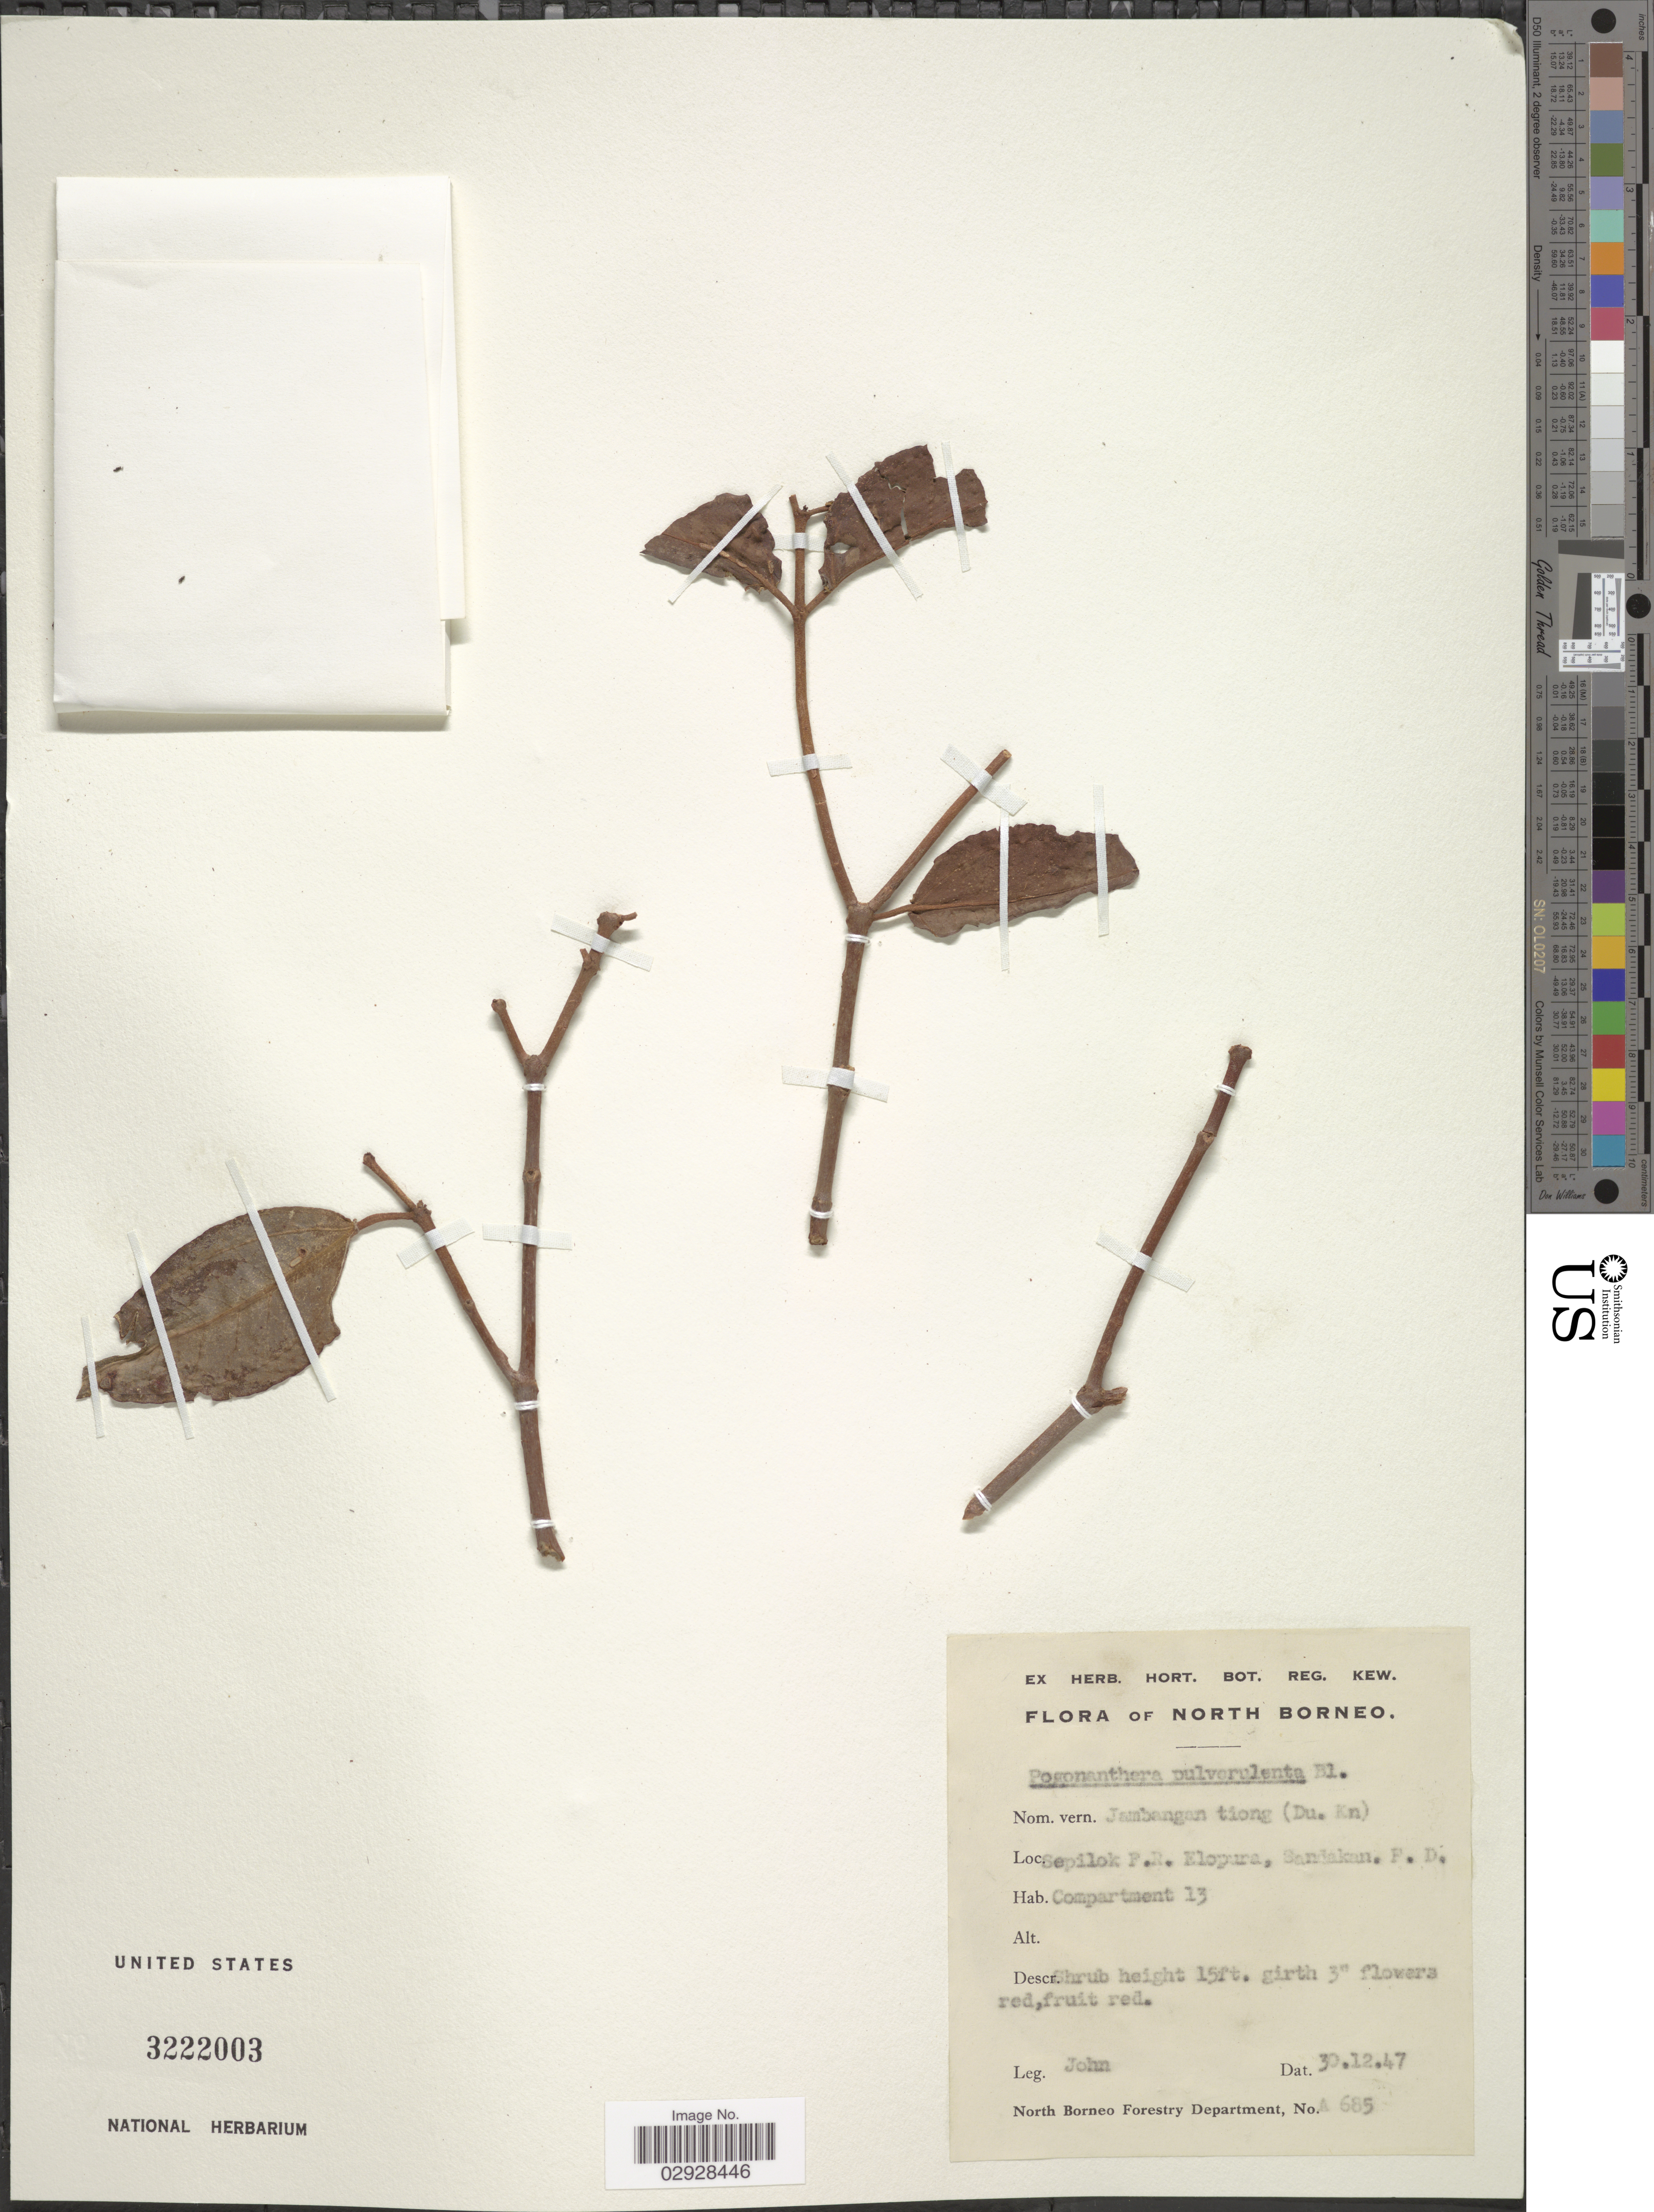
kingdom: Plantae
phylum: Tracheophyta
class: Magnoliopsida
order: Myrtales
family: Melastomataceae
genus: Pachycentria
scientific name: Pachycentria pulverulenta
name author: (Jack) Clausing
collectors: -. John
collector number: A 685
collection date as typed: Transcribed d/m/y: 30/12/47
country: Malaysia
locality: North Borneo. Sepilok F.R. Elopura, Sandakan, F.D. Compartment 13.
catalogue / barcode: US 3222003